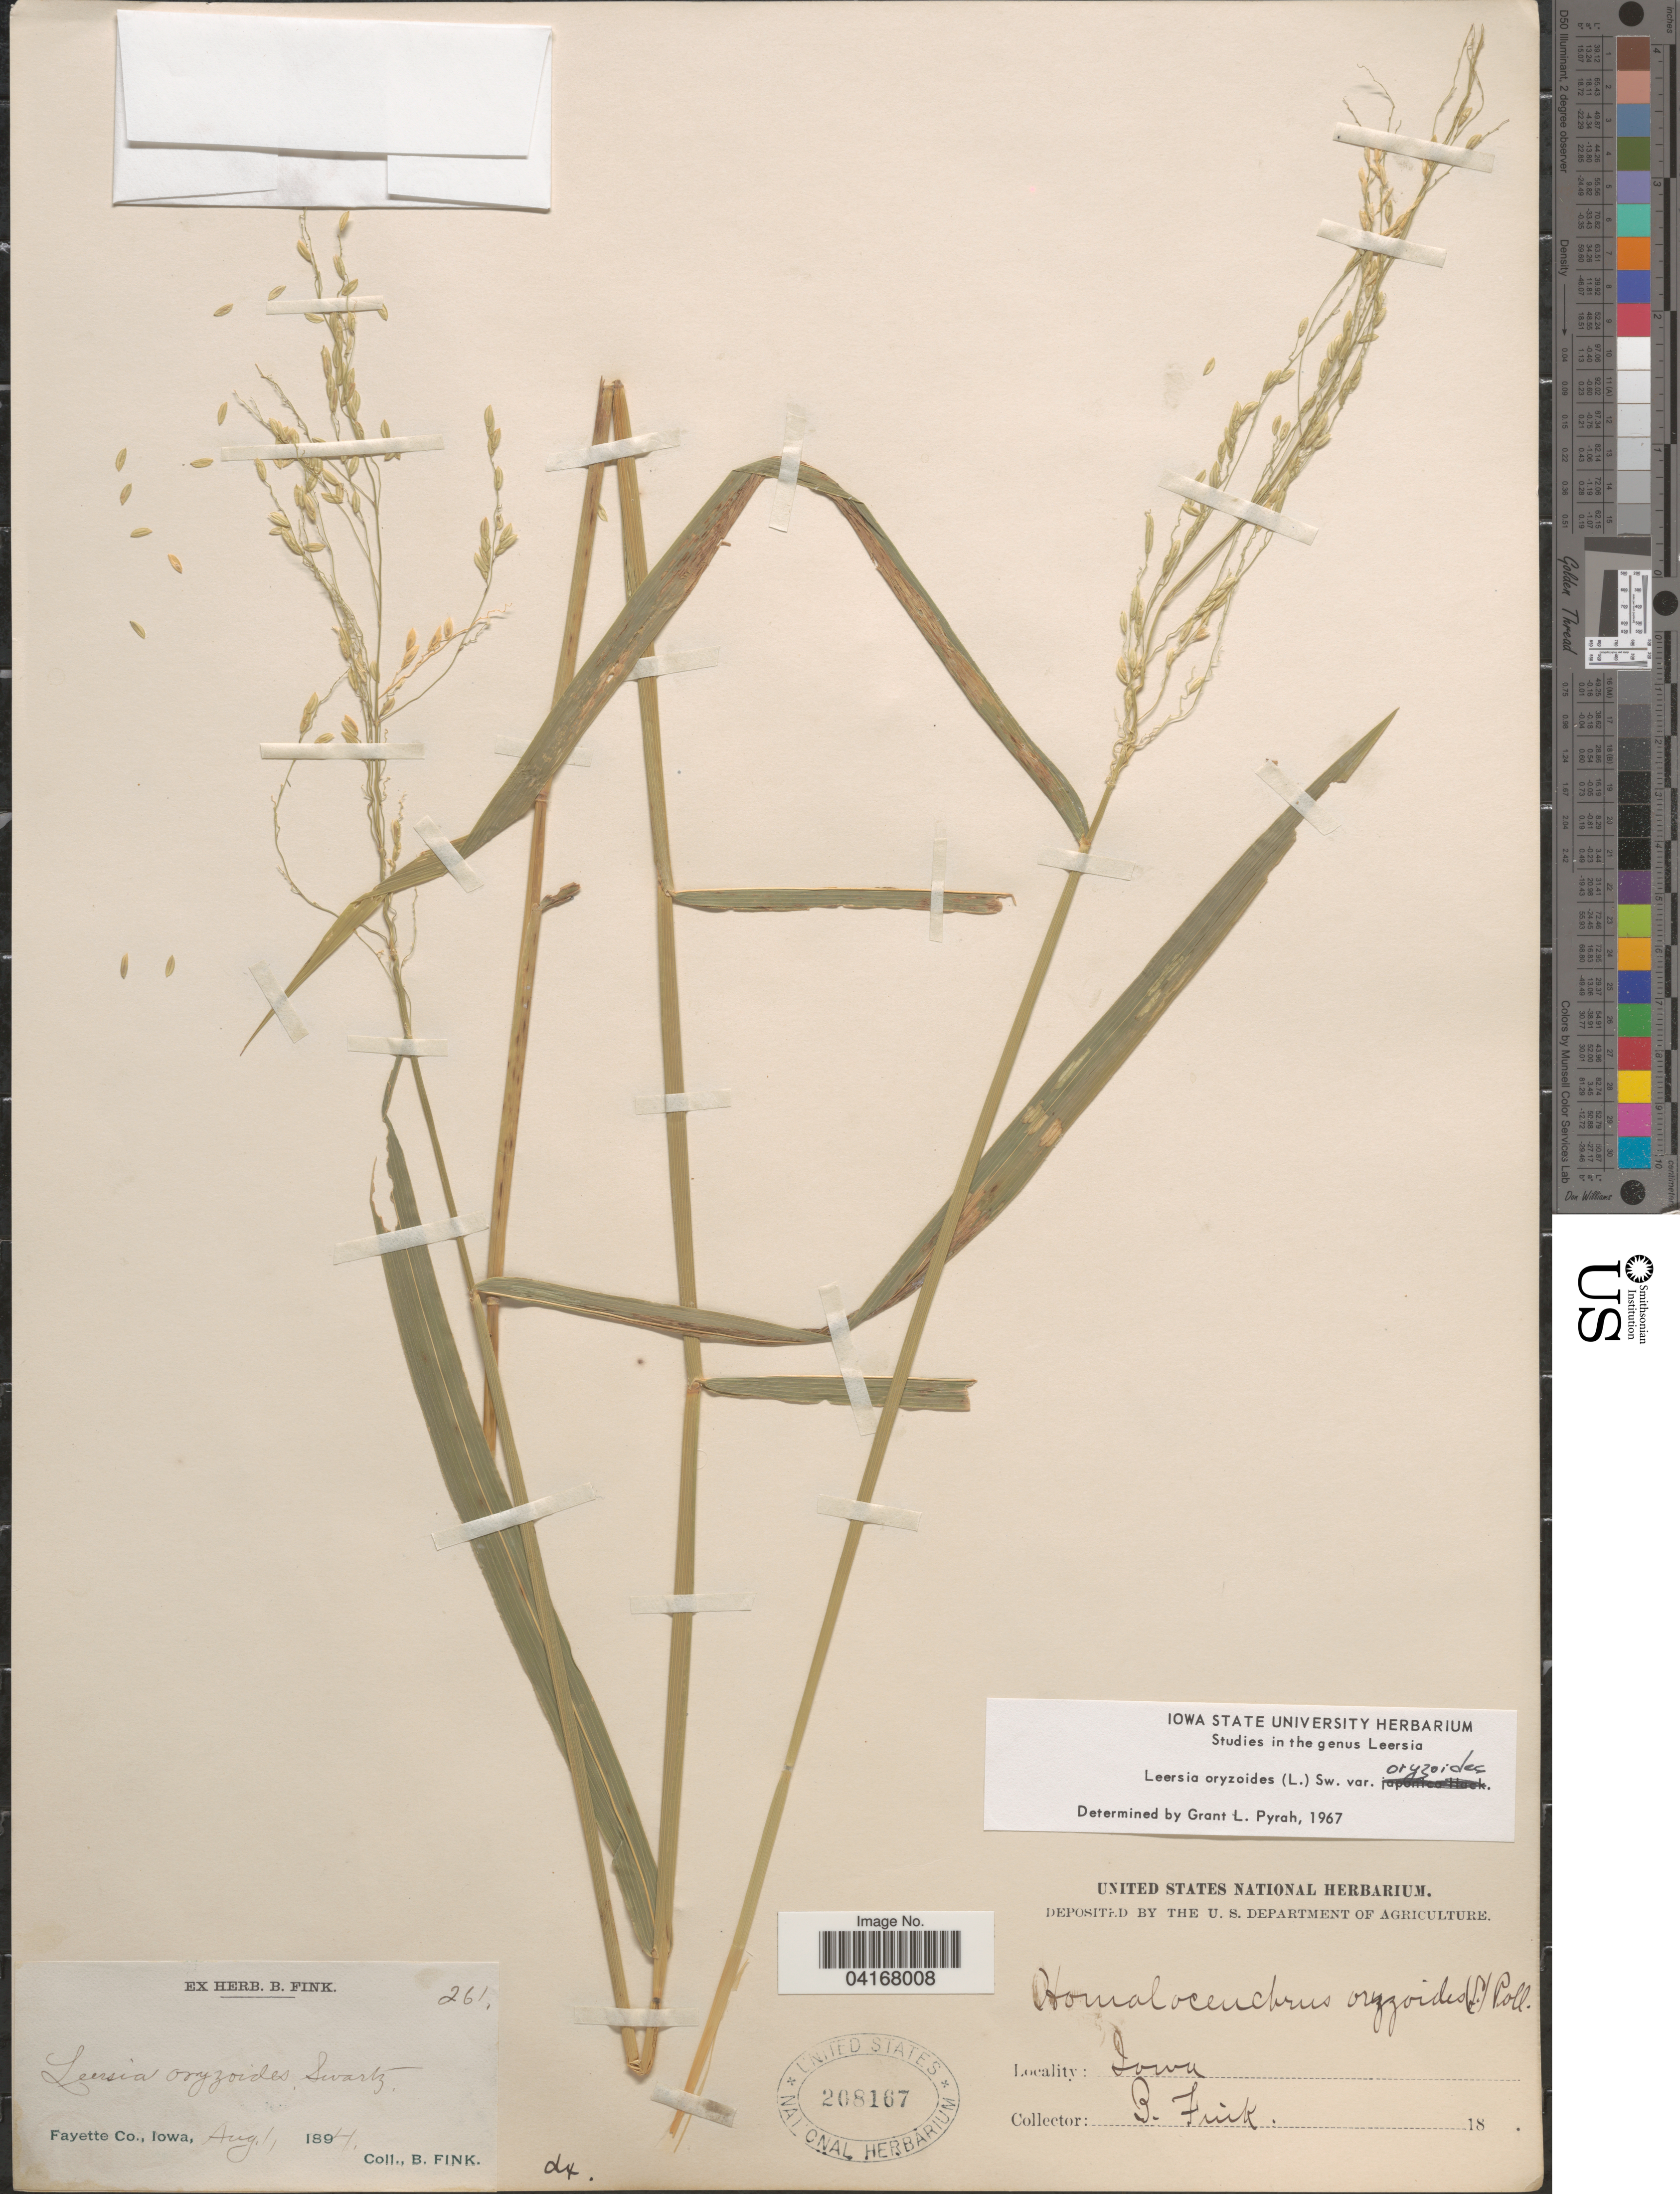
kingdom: Plantae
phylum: Tracheophyta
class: Liliopsida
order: Poales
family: Poaceae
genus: Leersia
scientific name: Leersia oryzoides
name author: (L.) Sw.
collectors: B. Fink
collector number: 261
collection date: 1894-08-01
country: United States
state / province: Iowa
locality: Fayette Co.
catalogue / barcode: US 208167